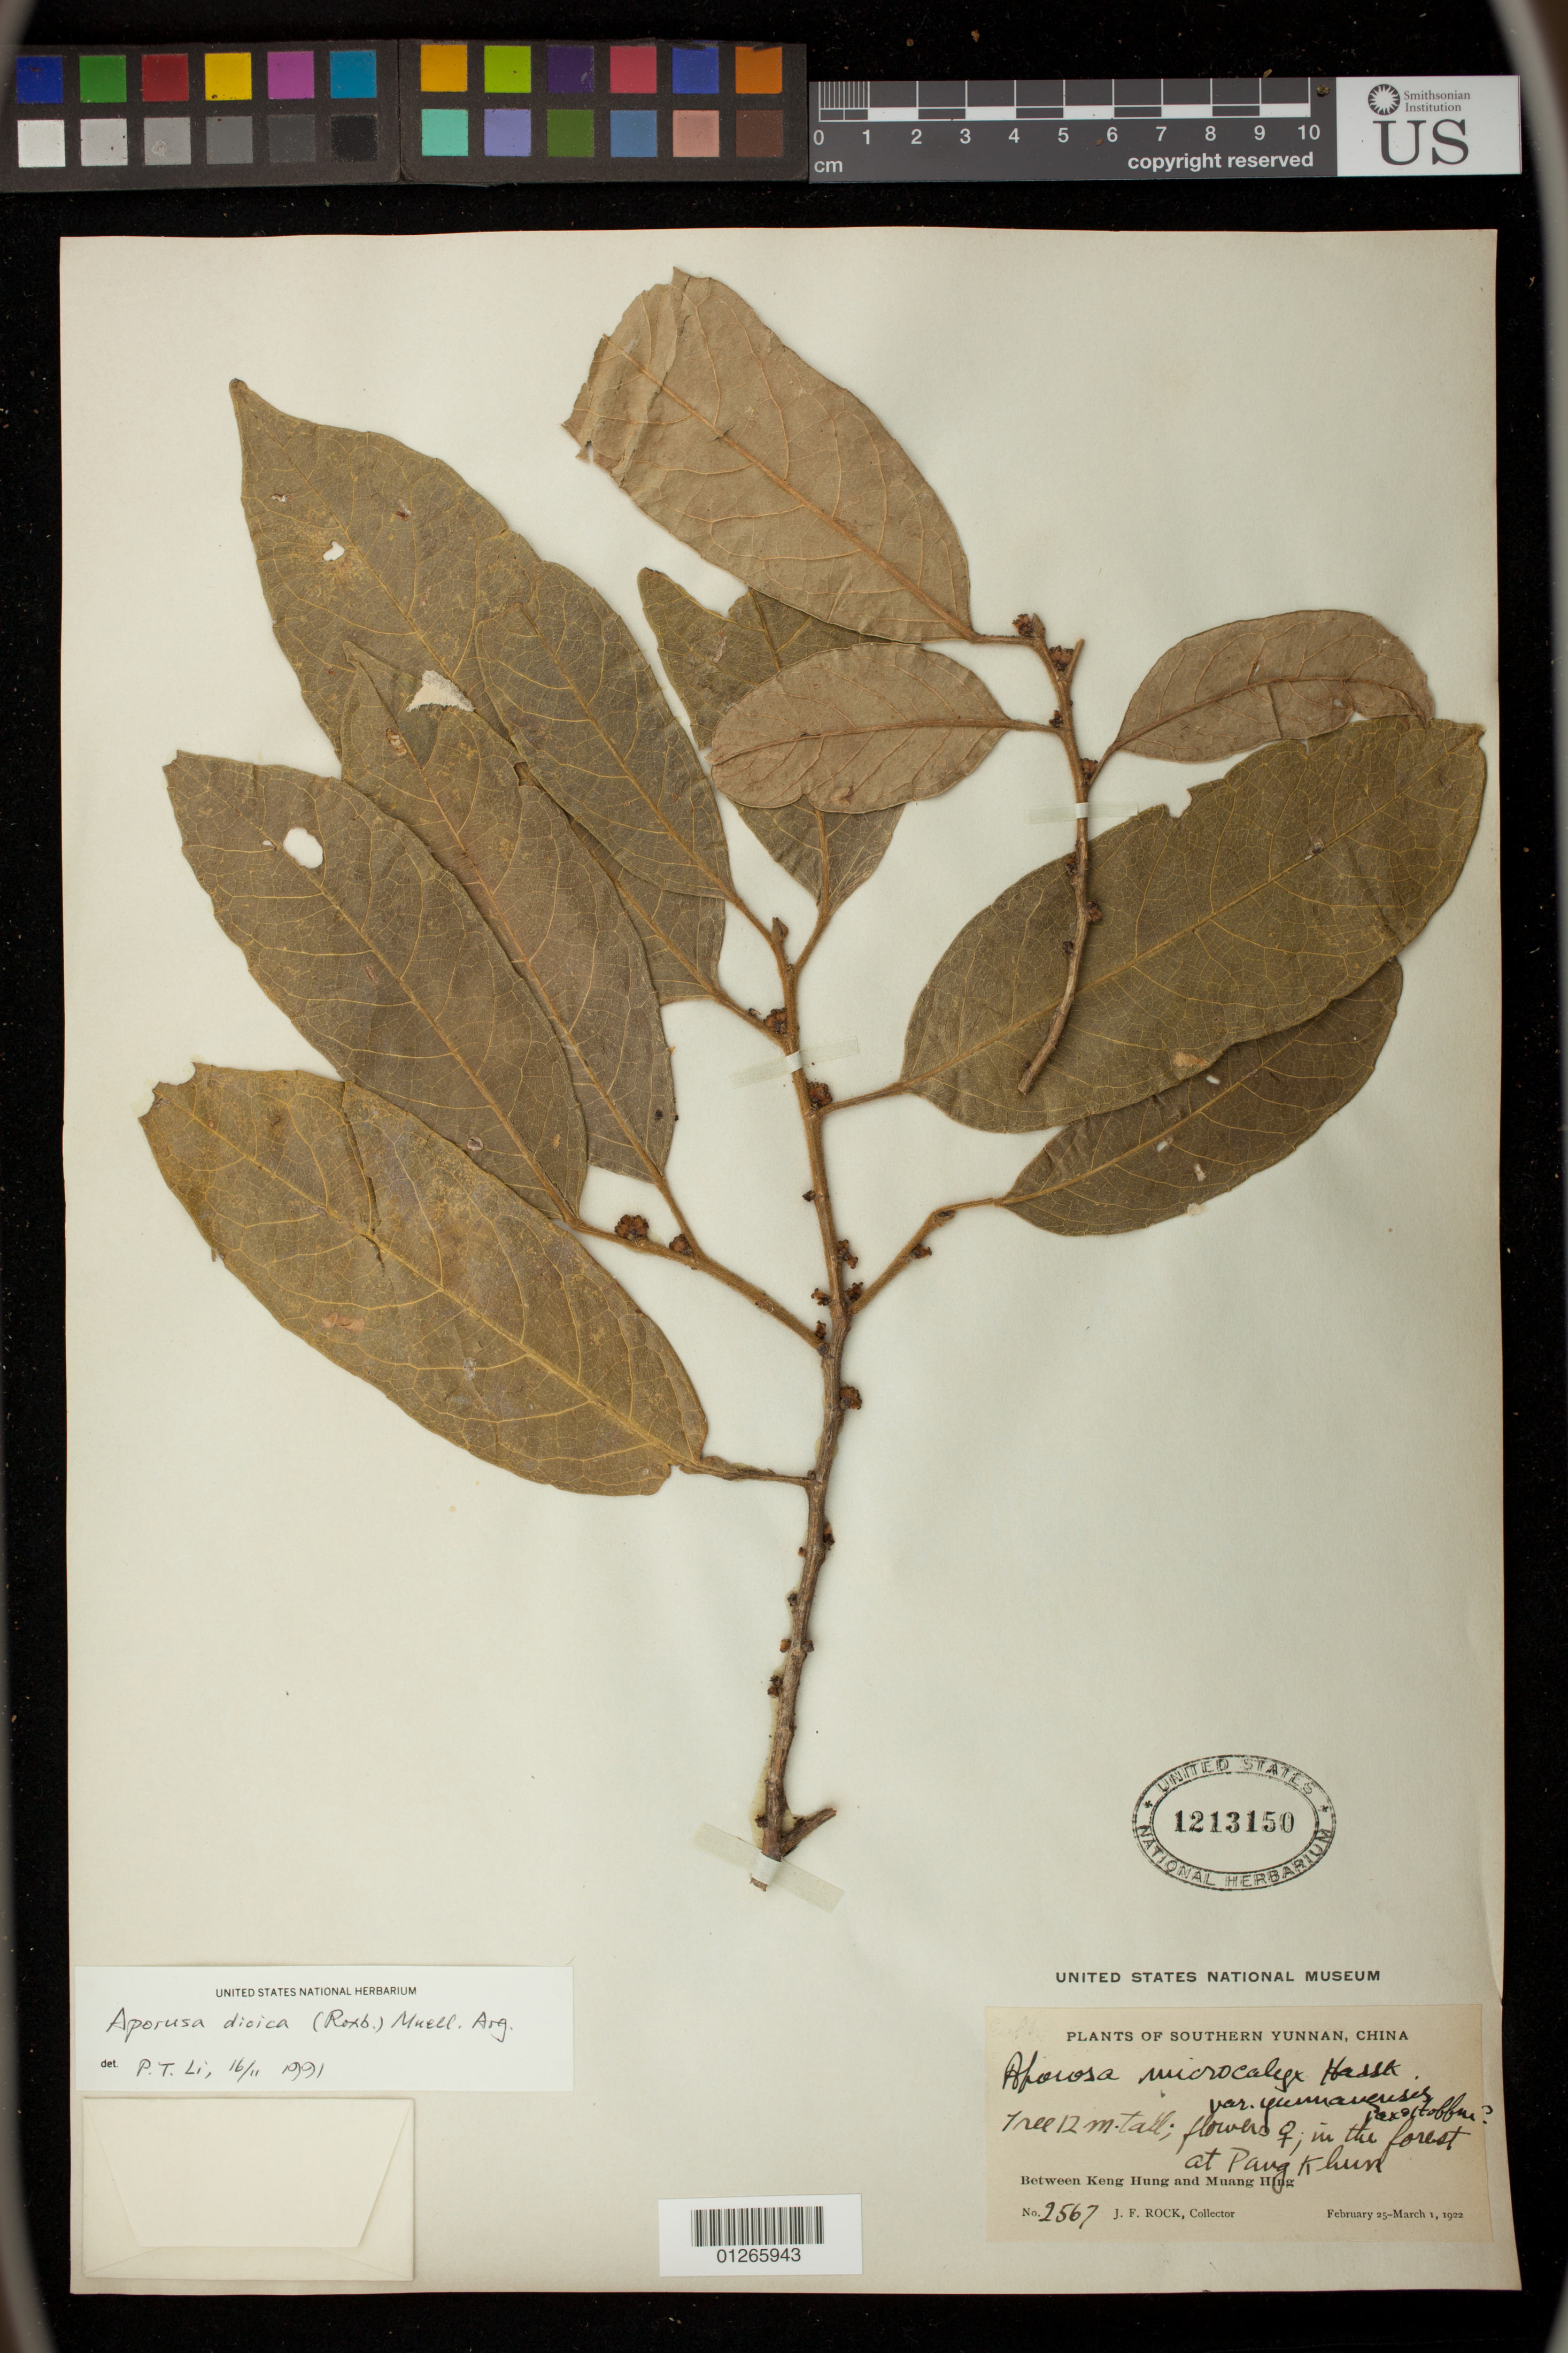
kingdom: Plantae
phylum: Tracheophyta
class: Magnoliopsida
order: Malpighiales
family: Phyllanthaceae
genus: Aporosa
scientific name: Aporosa octandra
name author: (Buch.-Ham. & D. Don) Vickery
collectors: J. F. Rock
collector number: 2567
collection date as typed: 25 Feb 1922 to 01 Mar 1922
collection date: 1922-02-25/1922-03-01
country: China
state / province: Yunnan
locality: Between keng hung and muang hing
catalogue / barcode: US 1213150